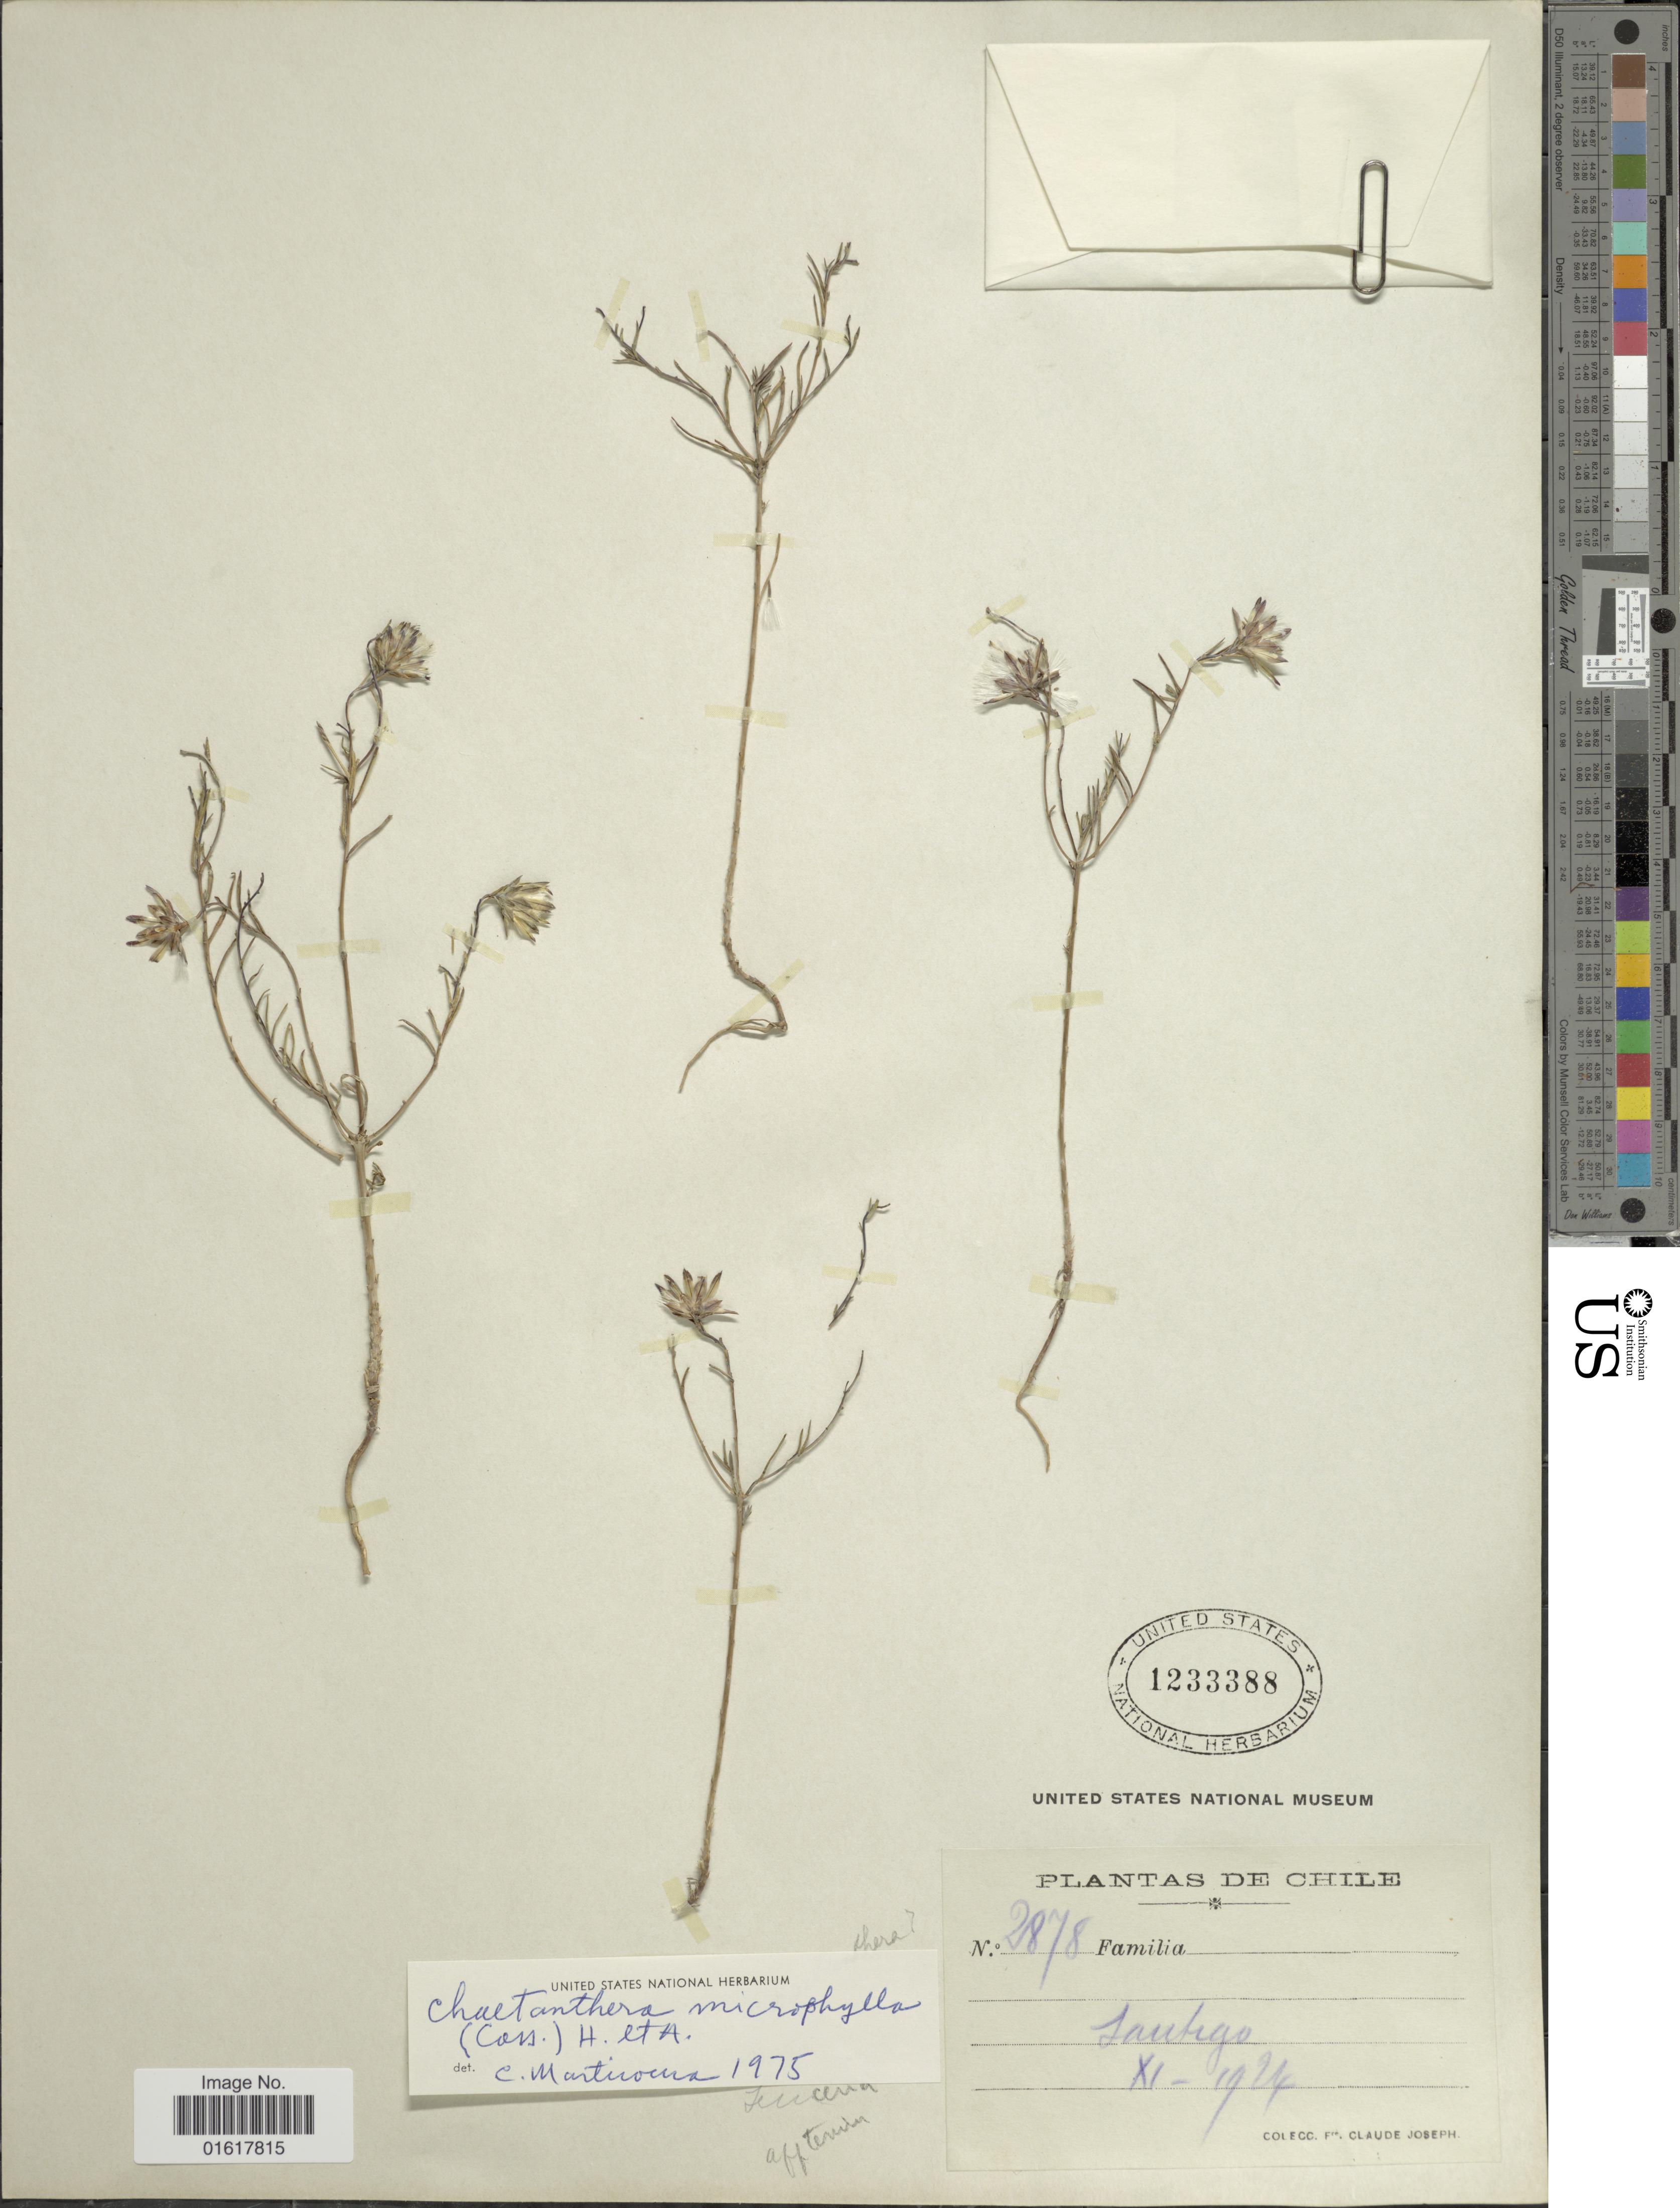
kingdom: Plantae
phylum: Tracheophyta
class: Magnoliopsida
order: Asterales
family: Asteraceae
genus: Chaetanthera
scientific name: Chaetanthera microphylla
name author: (Cass.) Hook. & Arn.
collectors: Bro. Claude-Joseph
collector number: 2878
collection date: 1924-11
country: Chile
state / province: Región Metropolitana (RM)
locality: Santiago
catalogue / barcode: US 1233388